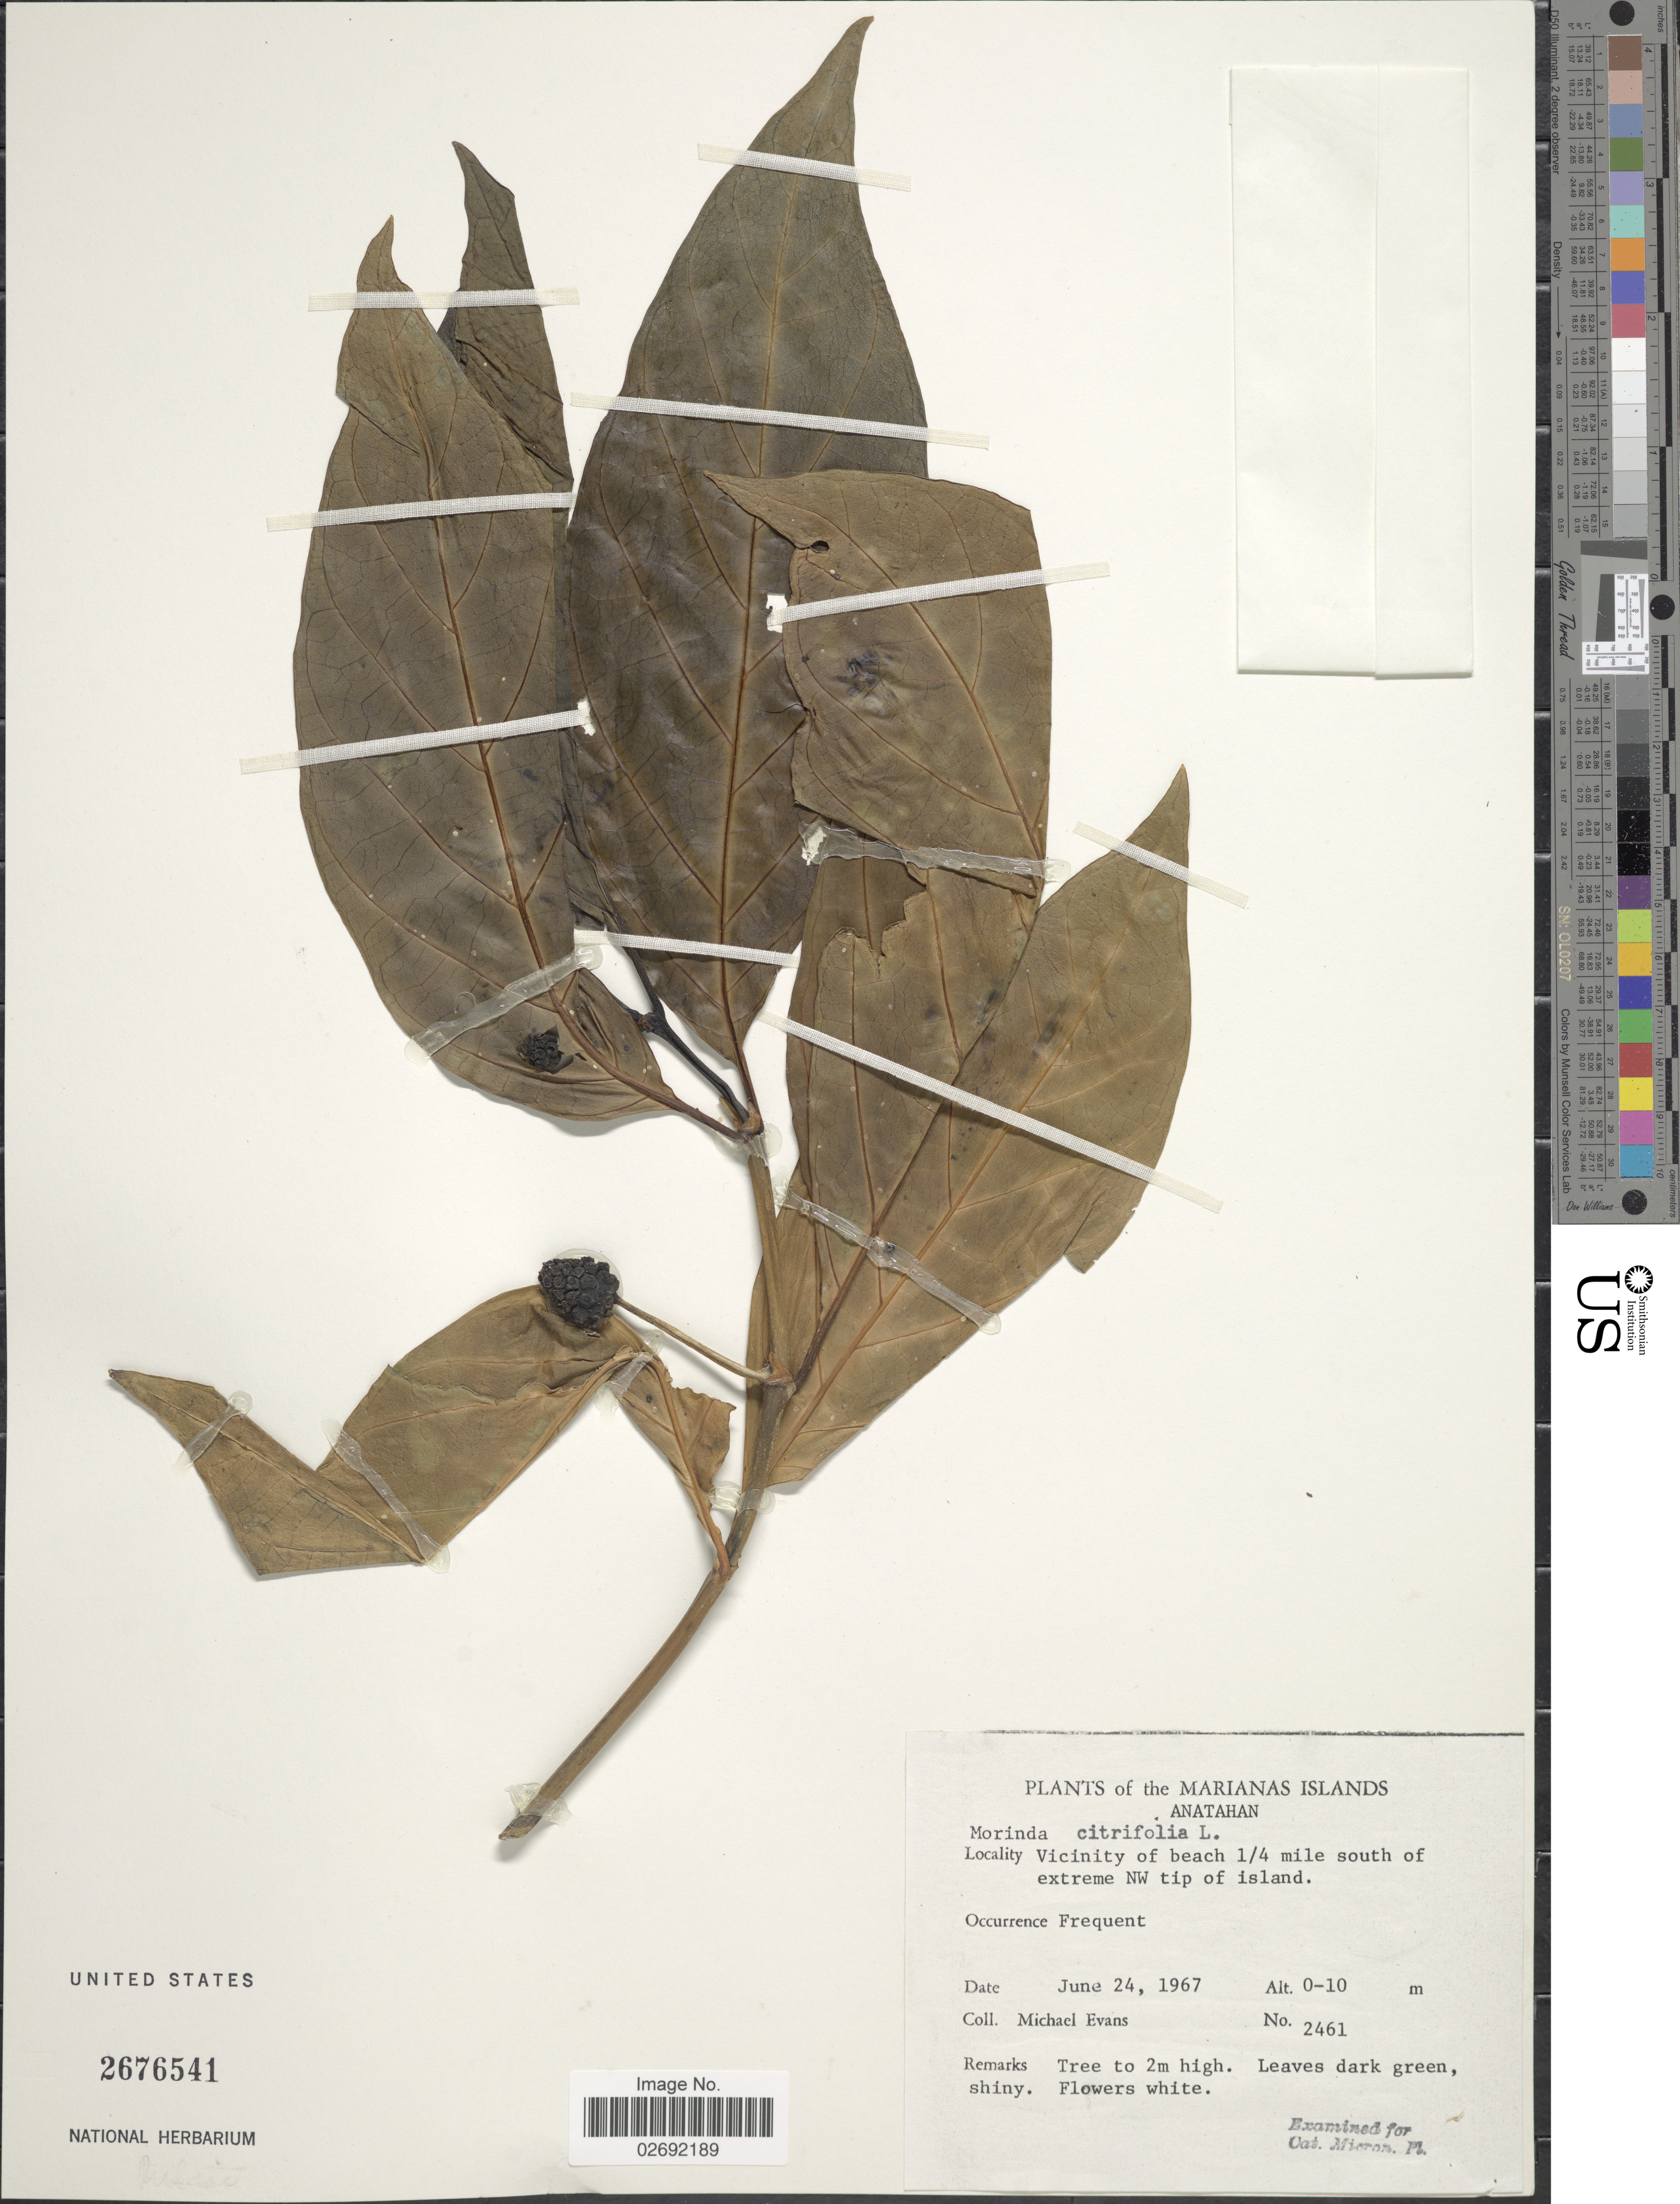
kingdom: Plantae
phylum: Tracheophyta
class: Magnoliopsida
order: Gentianales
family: Rubiaceae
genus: Morinda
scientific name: Morinda citrifolia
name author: L.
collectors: M. Evans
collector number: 2461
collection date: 1967-06-24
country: Northern Mariana Islands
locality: The Marianas Islands, Anatahan, Vicinity of beach 1/4 mile south of extreme NW tip of island, Frequent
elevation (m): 0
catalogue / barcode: US 2676541